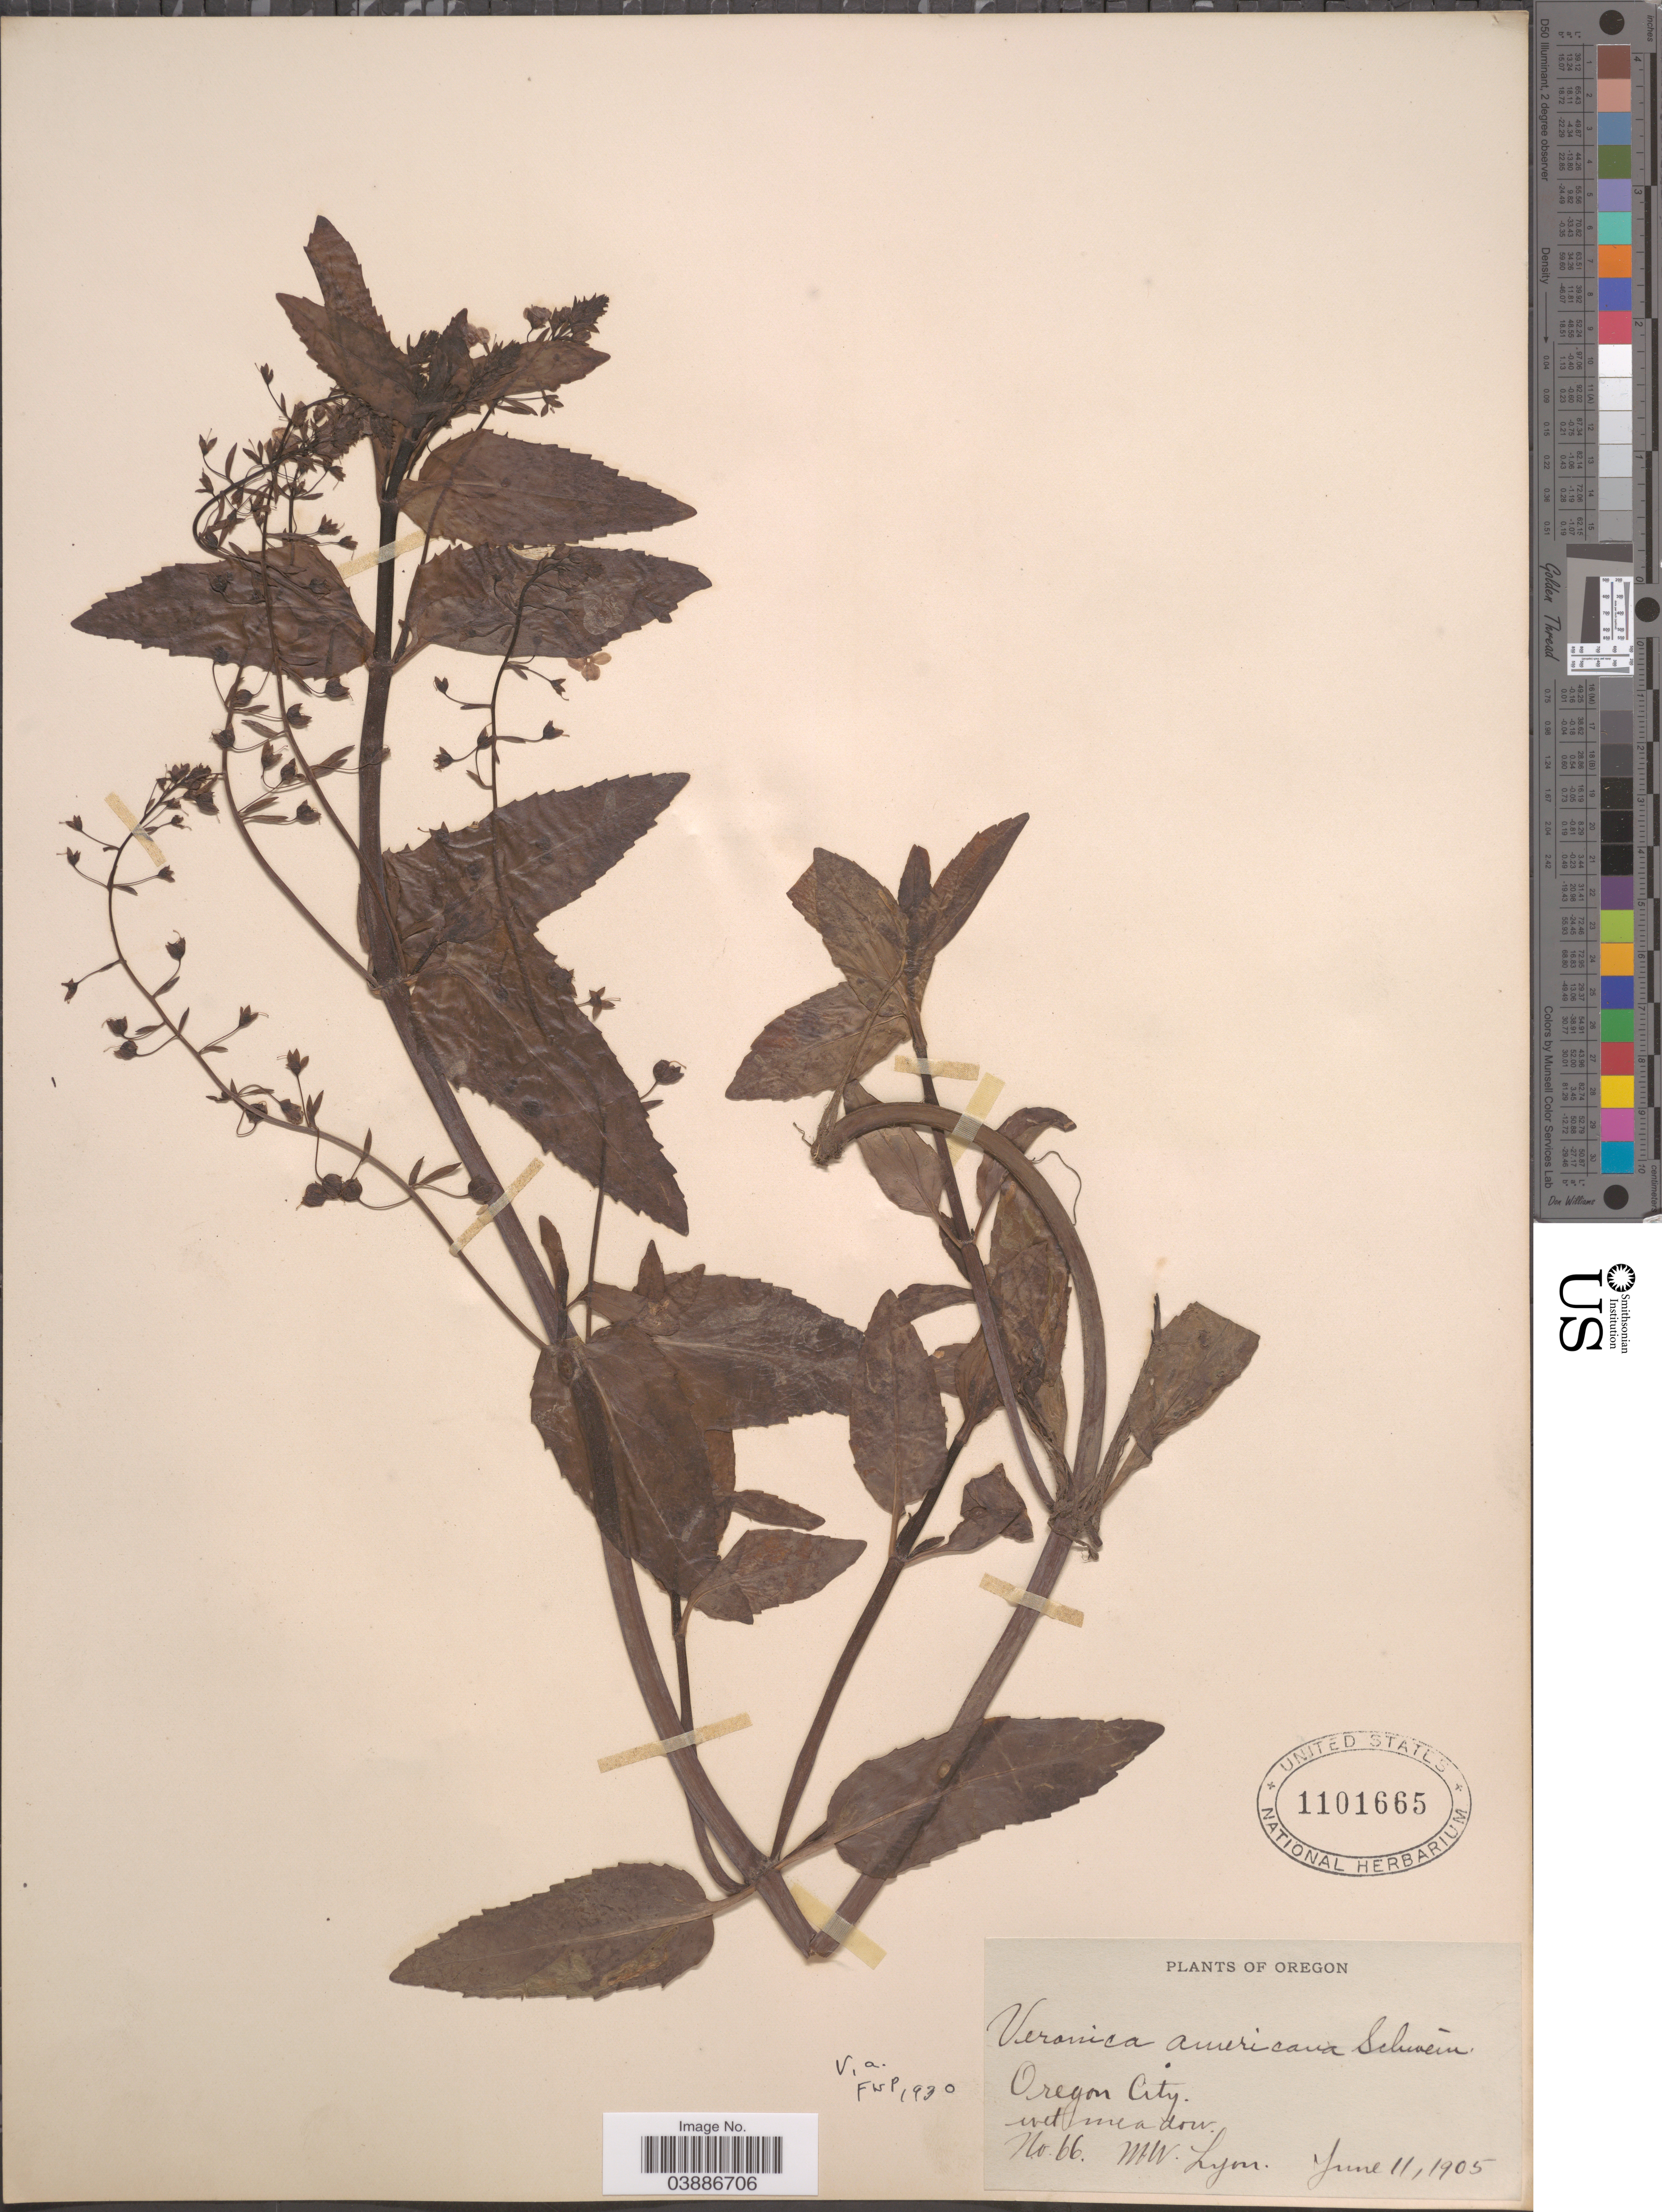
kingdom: Plantae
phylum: Tracheophyta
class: Magnoliopsida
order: Lamiales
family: Plantaginaceae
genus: Veronica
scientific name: Veronica americana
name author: Schwein. ex Benth.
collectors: M. W. Lyon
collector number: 66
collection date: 1905-06-11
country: United States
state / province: Oregon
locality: Oregon City.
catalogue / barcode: US 1101665